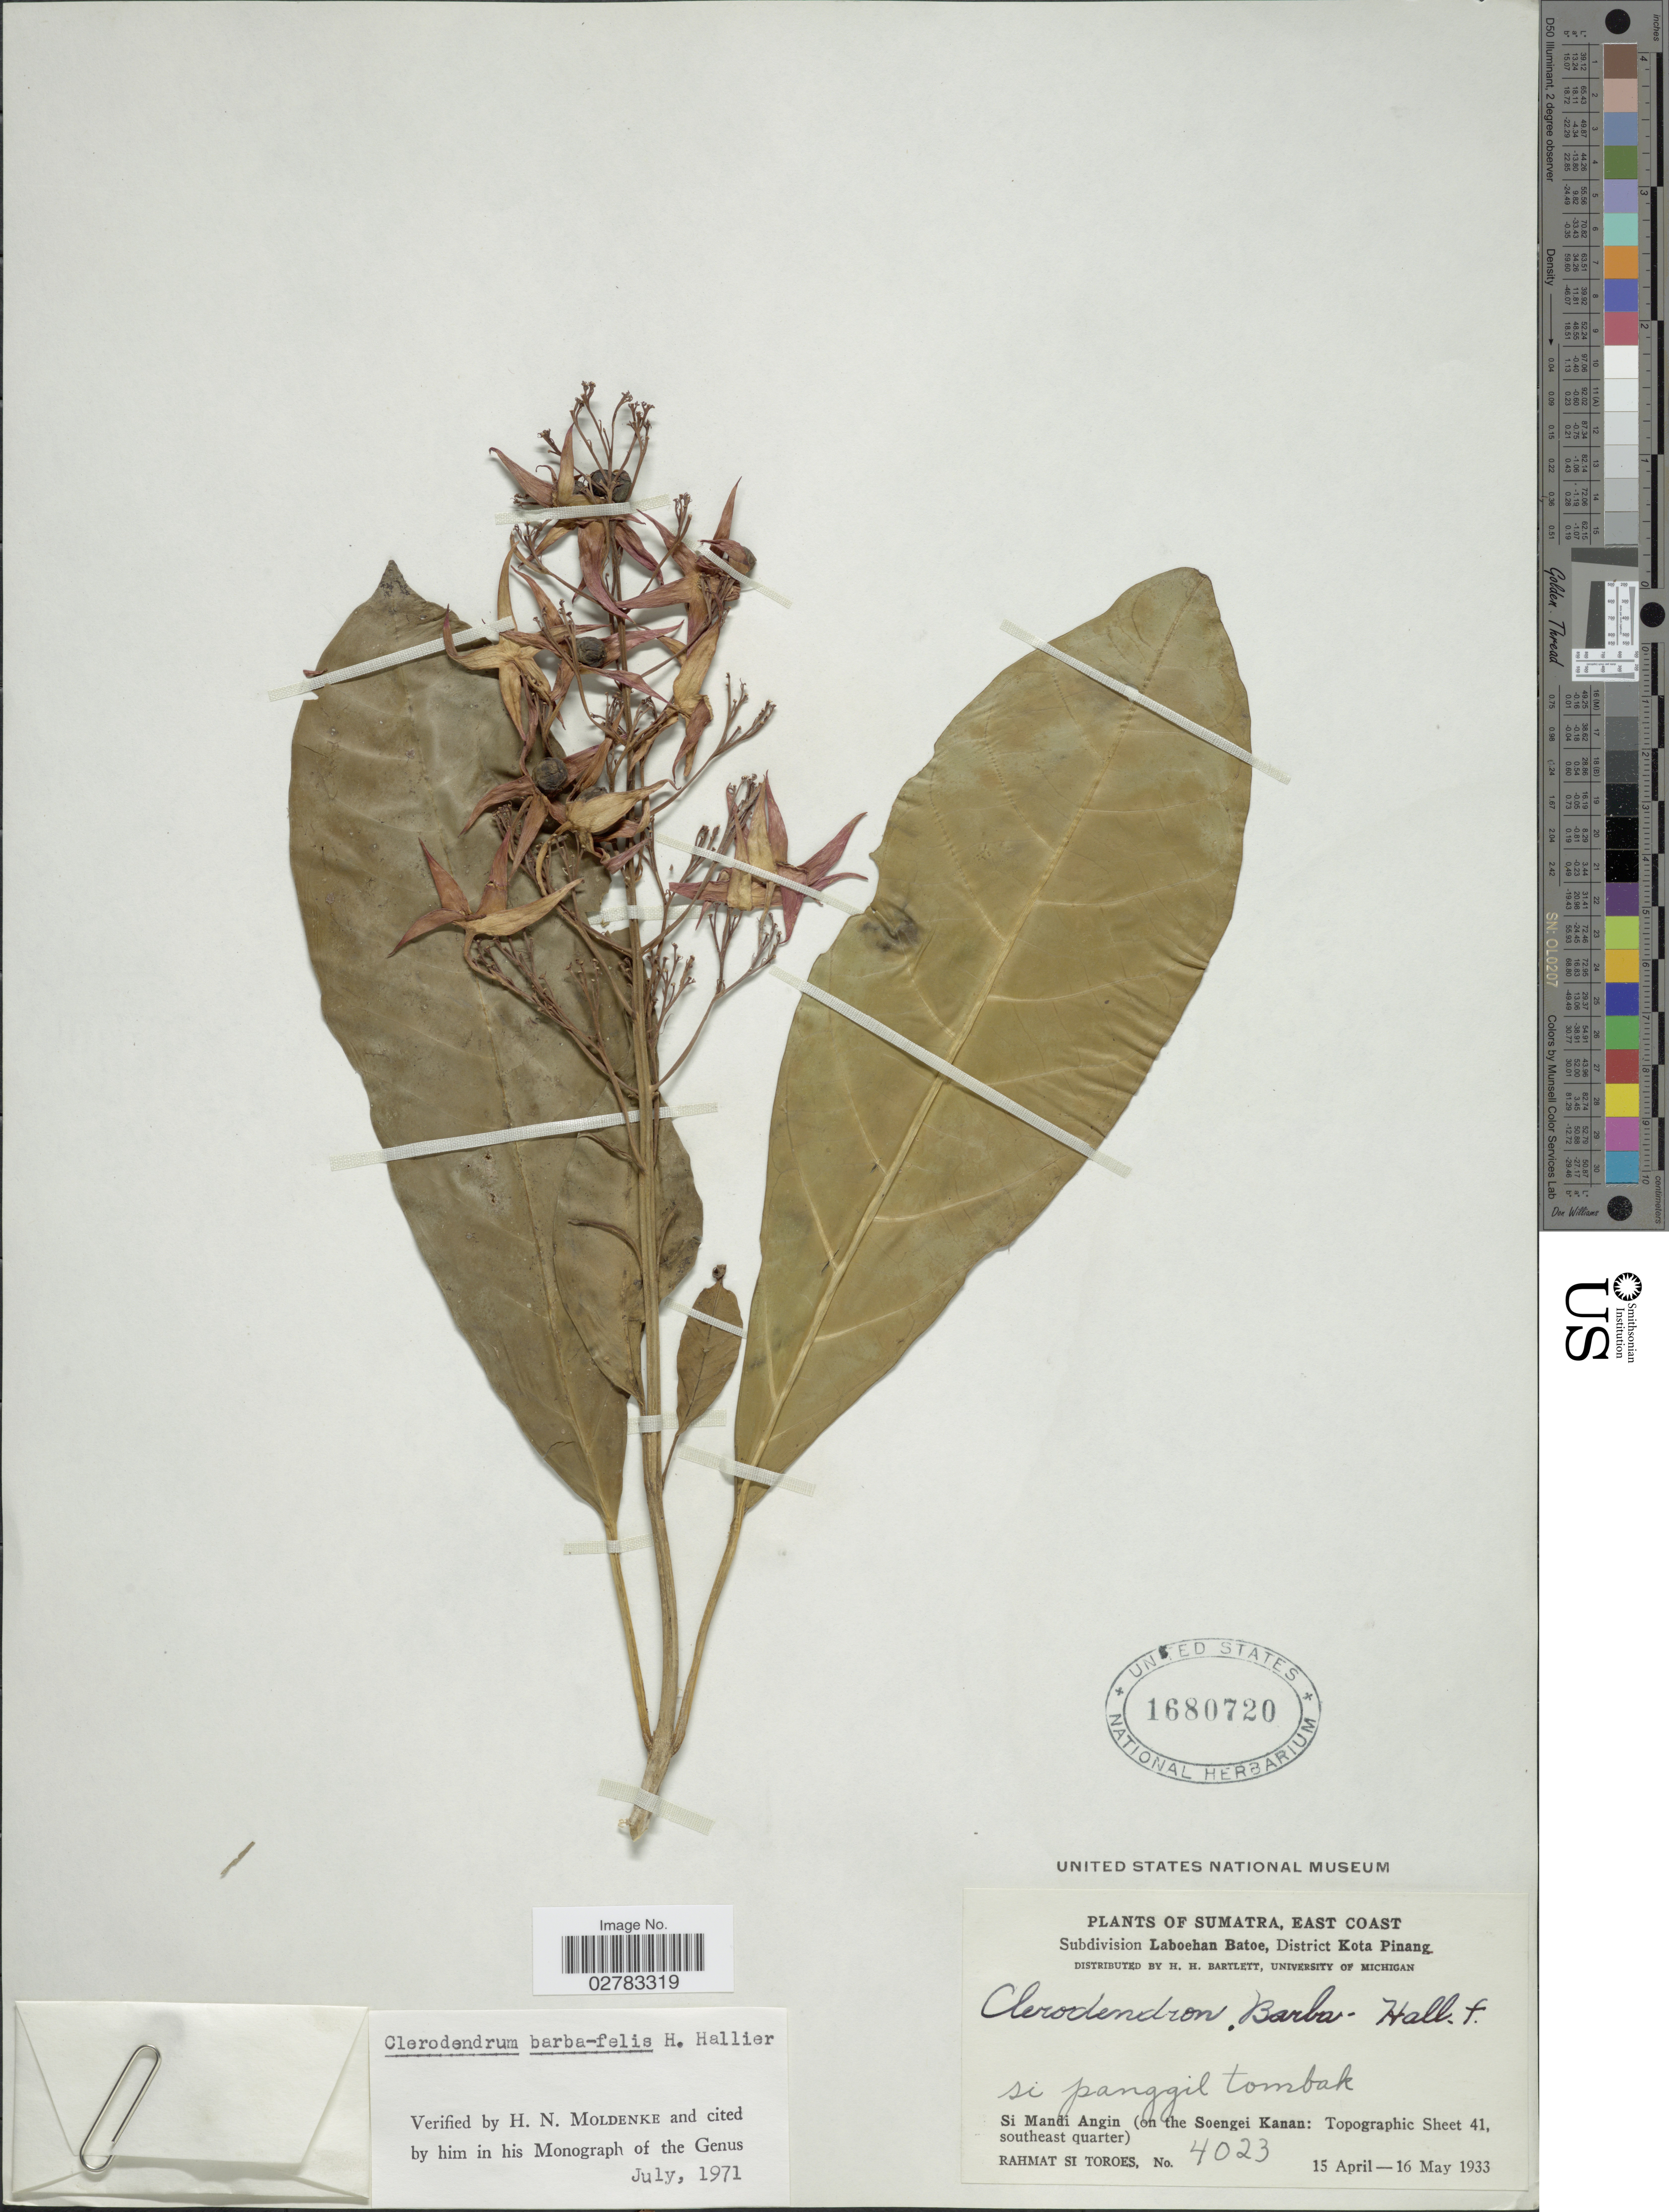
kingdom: Plantae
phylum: Tracheophyta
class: Magnoliopsida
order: Lamiales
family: Lamiaceae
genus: Clerodendrum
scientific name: Clerodendrum barba-felis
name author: Hallier f.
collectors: Rahmat Si Boeea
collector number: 4023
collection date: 1933-04-15/1933-05-16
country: Indonesia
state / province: Sumatra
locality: East Coast, Subdivision Laboehan Batoe, District Kota Pinang, Si Mandi Angin (on the Soengei Kanan: Topographic Sheet 41, southeast quarter).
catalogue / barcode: US 1680720